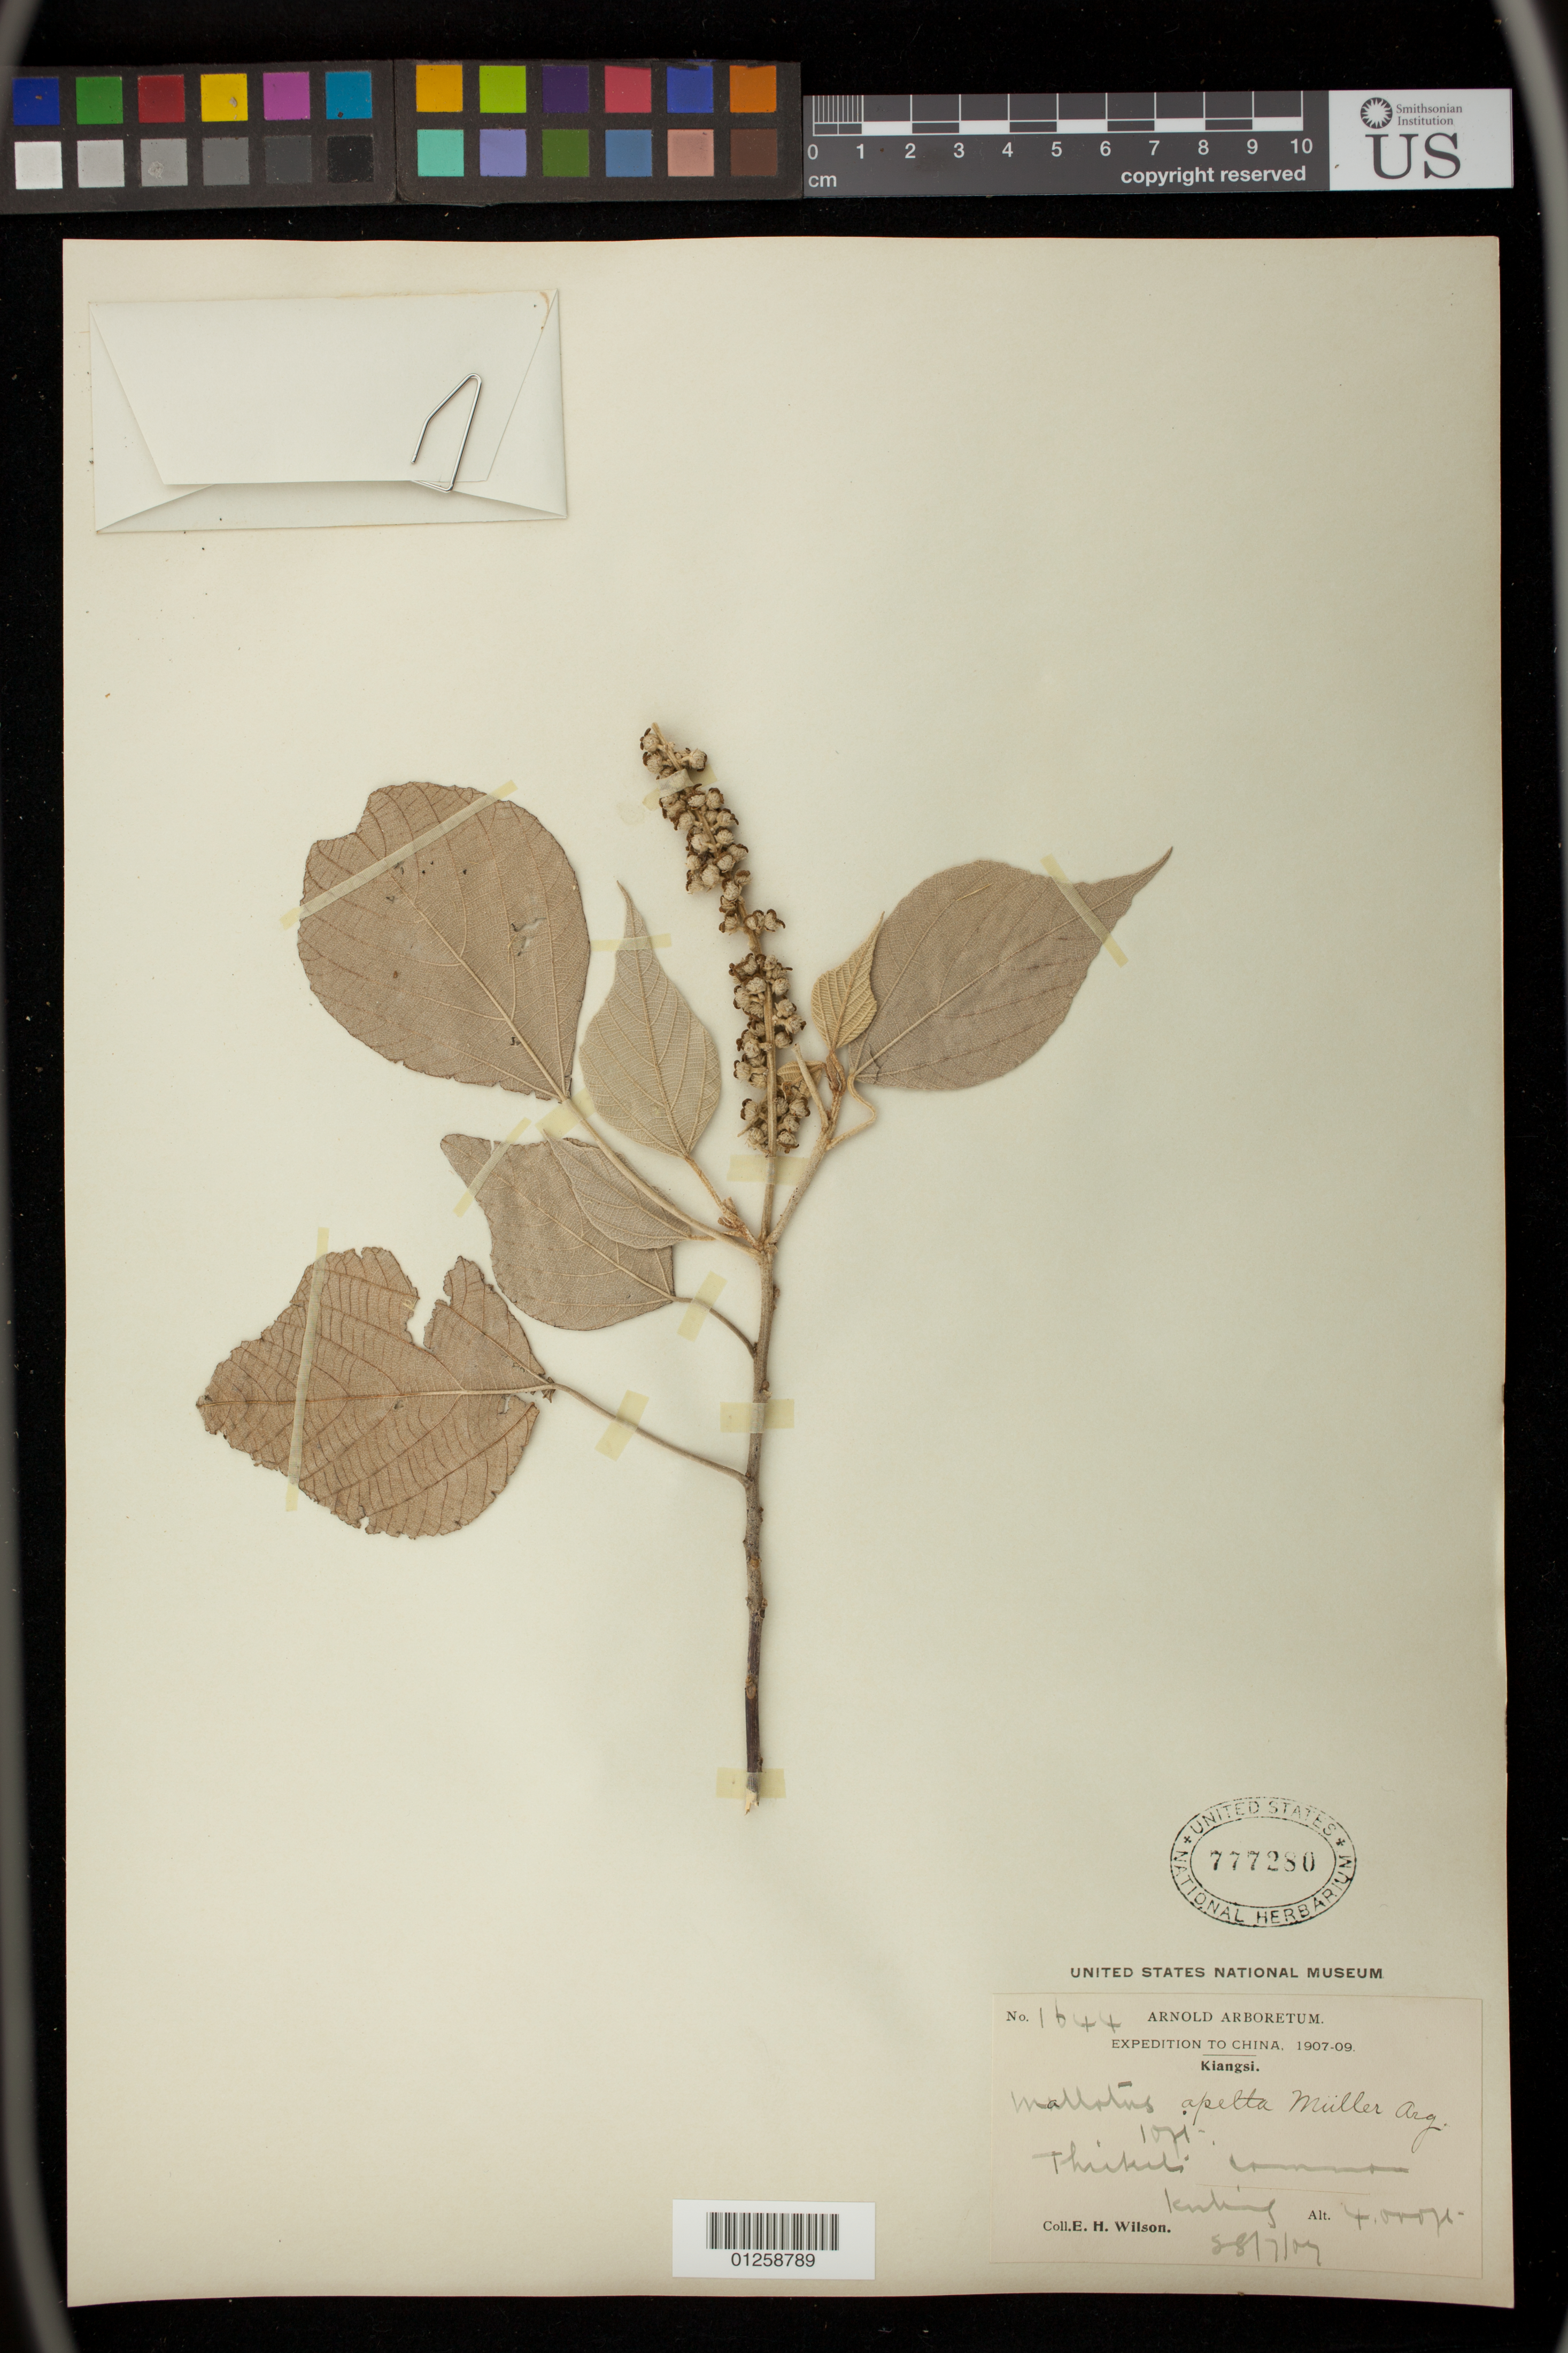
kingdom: Plantae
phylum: Tracheophyta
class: Magnoliopsida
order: Malpighiales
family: Euphorbiaceae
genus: Mallotus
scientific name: Mallotus apelta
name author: (Lour.) Müll. Arg.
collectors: E. H. Wilson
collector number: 1644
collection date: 1908-07-07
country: China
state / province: Jiangxi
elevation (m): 1219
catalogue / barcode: US 777280